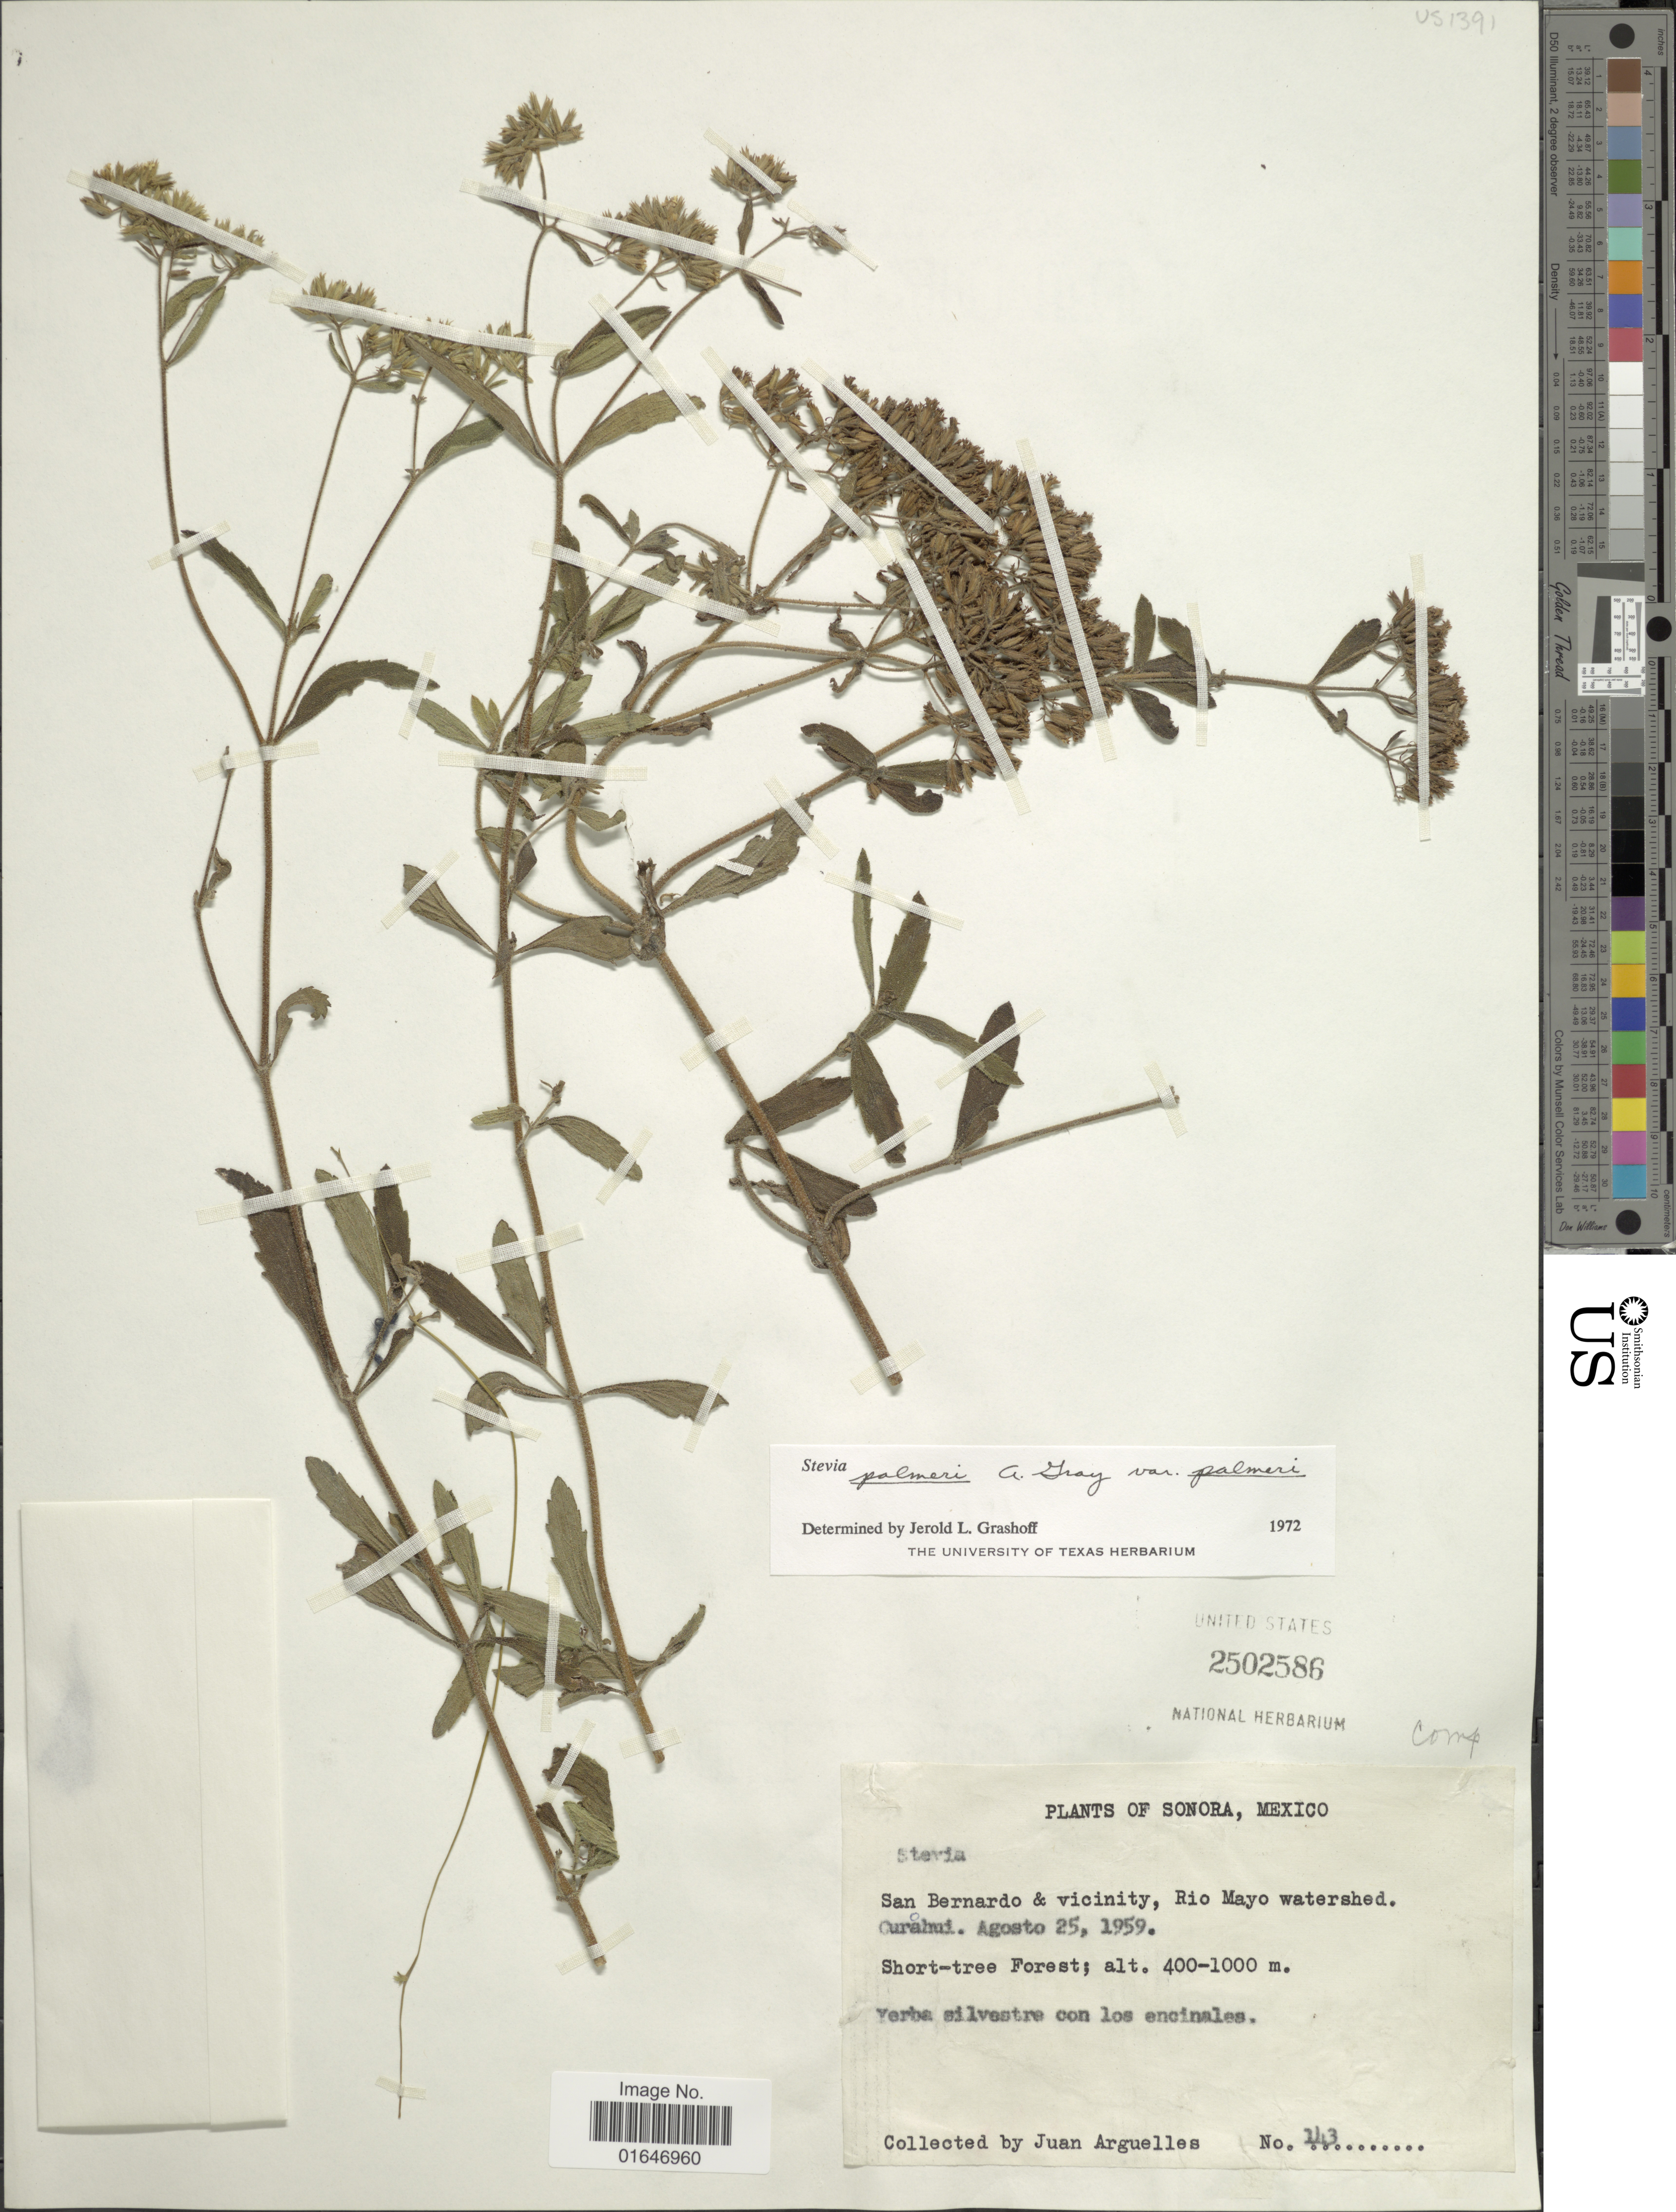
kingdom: Plantae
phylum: Tracheophyta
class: Magnoliopsida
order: Asterales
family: Asteraceae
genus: Stevia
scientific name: Stevia palmeri var. palmeri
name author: A. Gray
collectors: J. Arguelles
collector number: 143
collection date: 1959-08-25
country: Mexico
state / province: Sonora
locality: San Bernardo & vicinity, Rio Mayo watershed, Curahui.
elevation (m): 400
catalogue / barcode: US 2502586